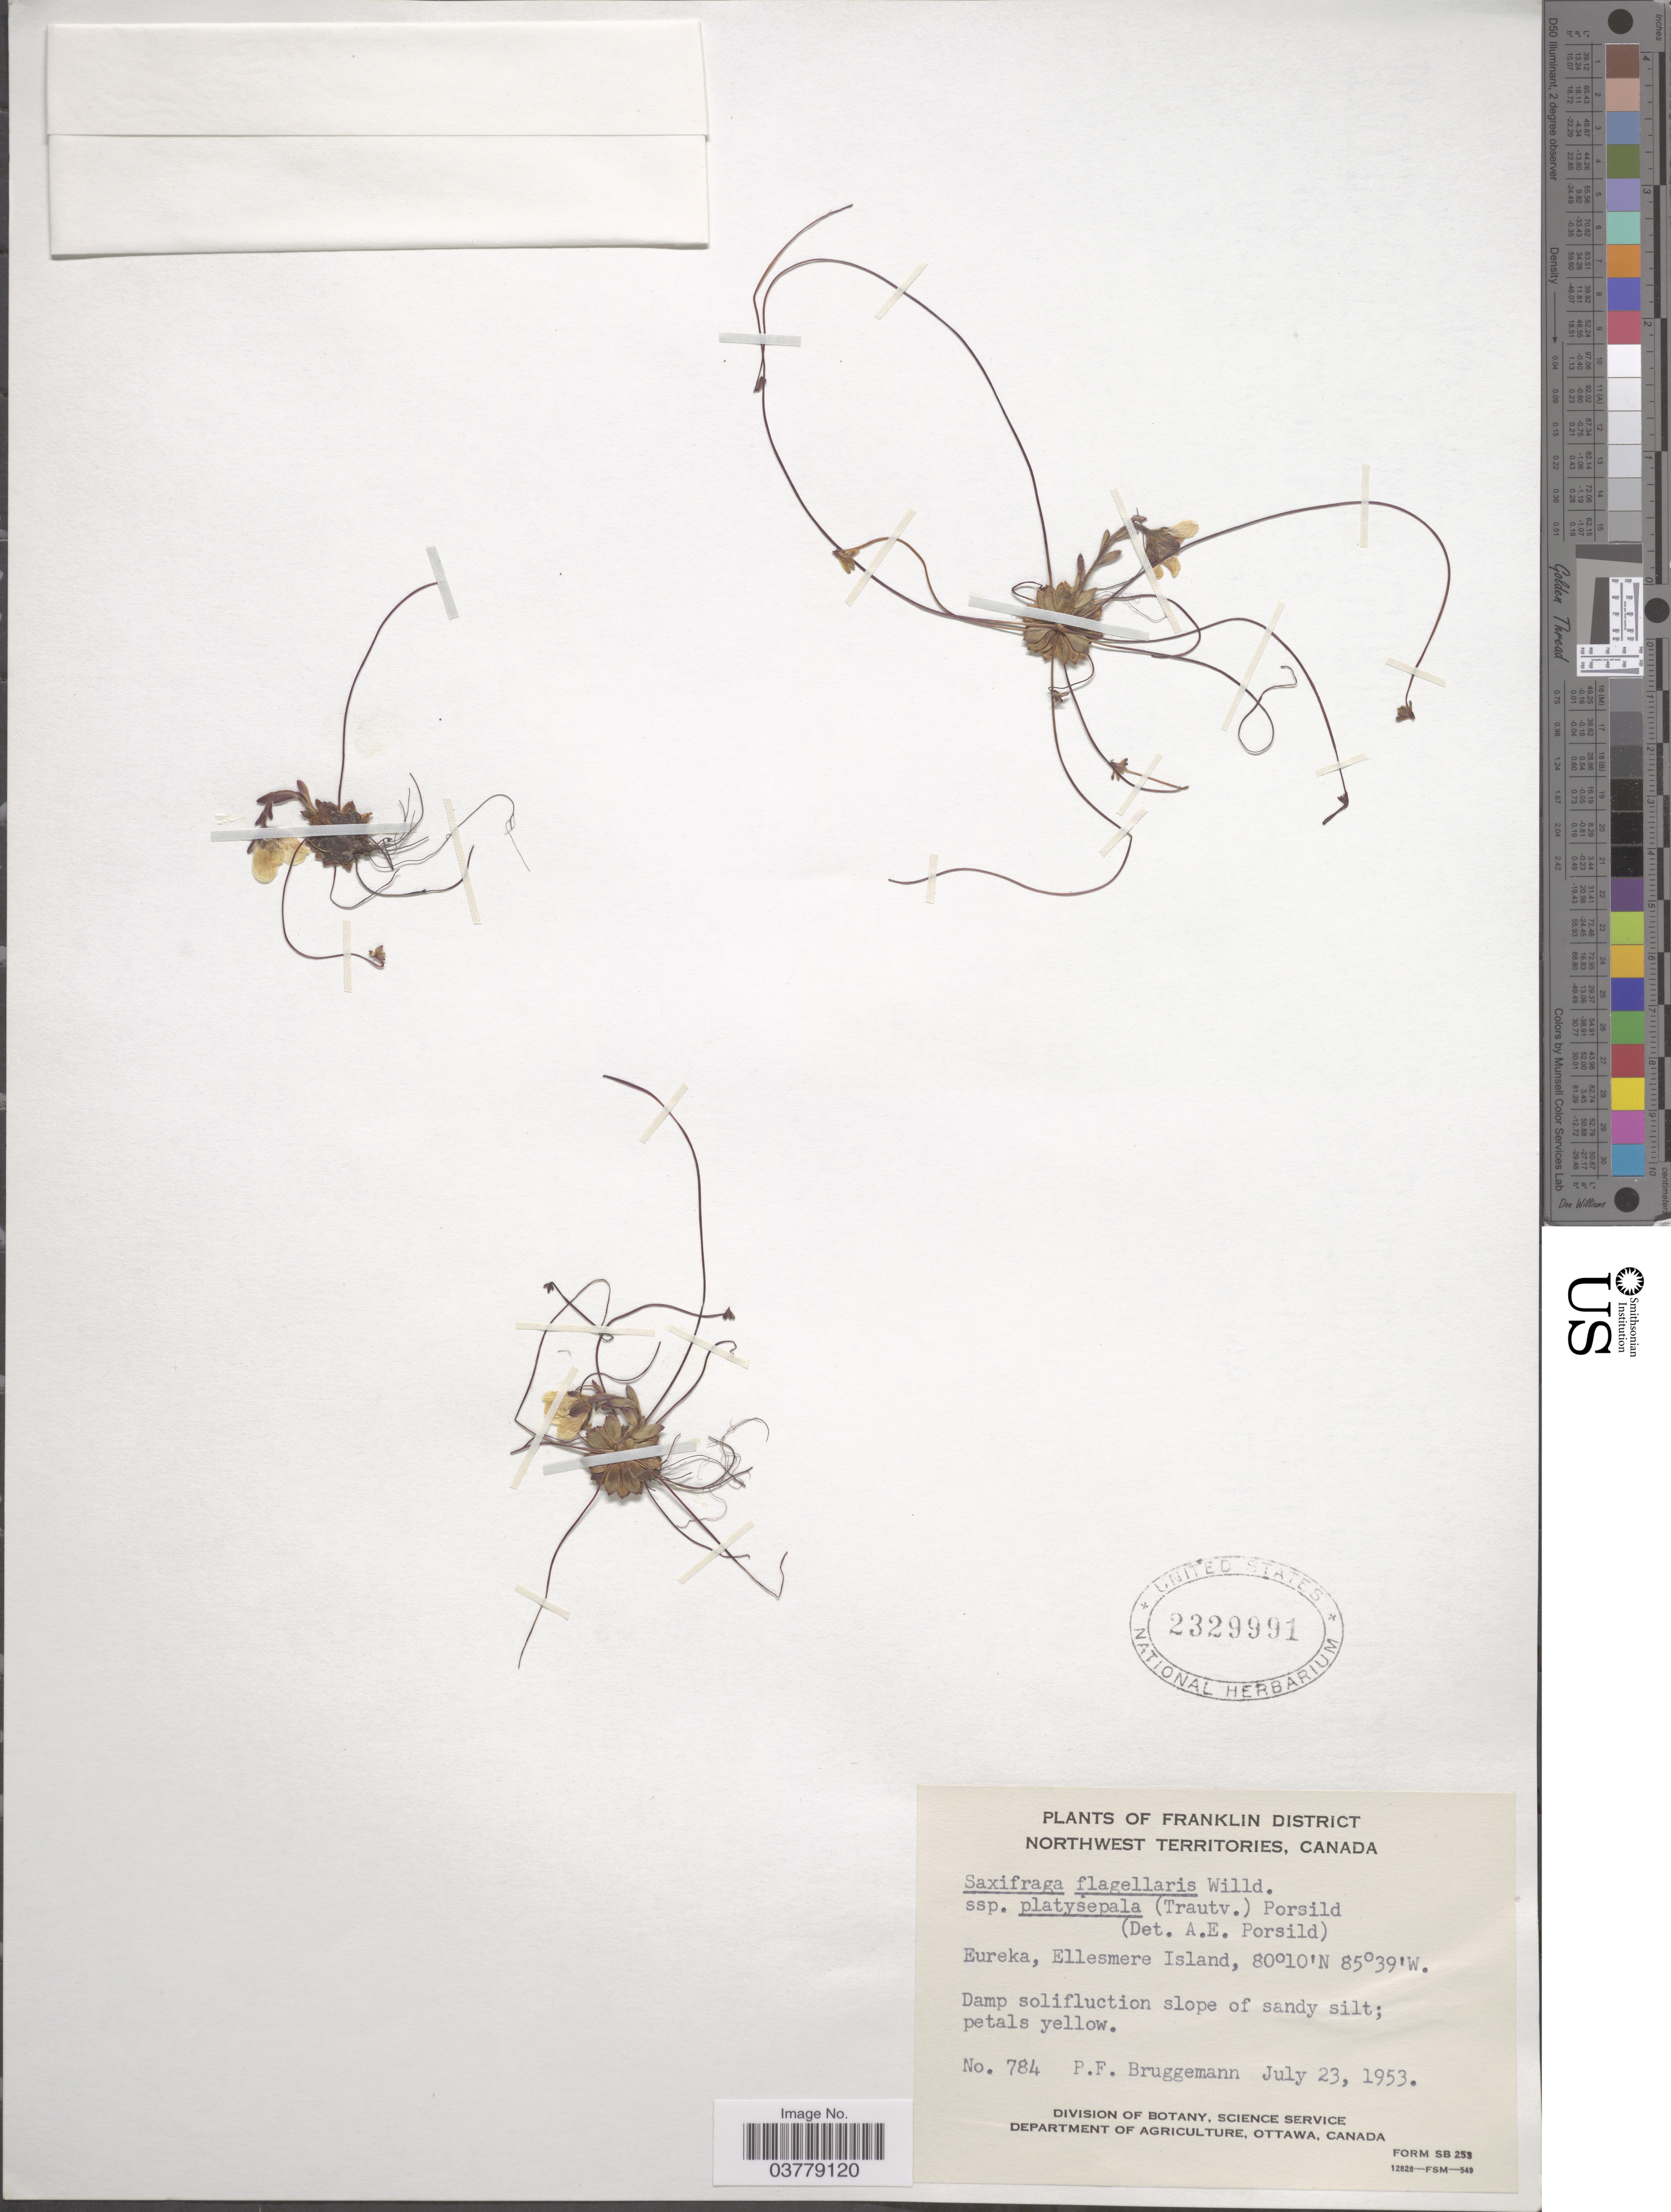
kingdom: Plantae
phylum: Tracheophyta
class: Magnoliopsida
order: Saxifragales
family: Saxifragaceae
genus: Saxifraga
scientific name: Saxifraga flagellaris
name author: Willd. ex Sternb.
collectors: P. Bruggemann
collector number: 784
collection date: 1953-07-23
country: Canada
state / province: Northwest Territories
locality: Franklin District. Eureka, Ellesmere Island.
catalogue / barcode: US 2329991